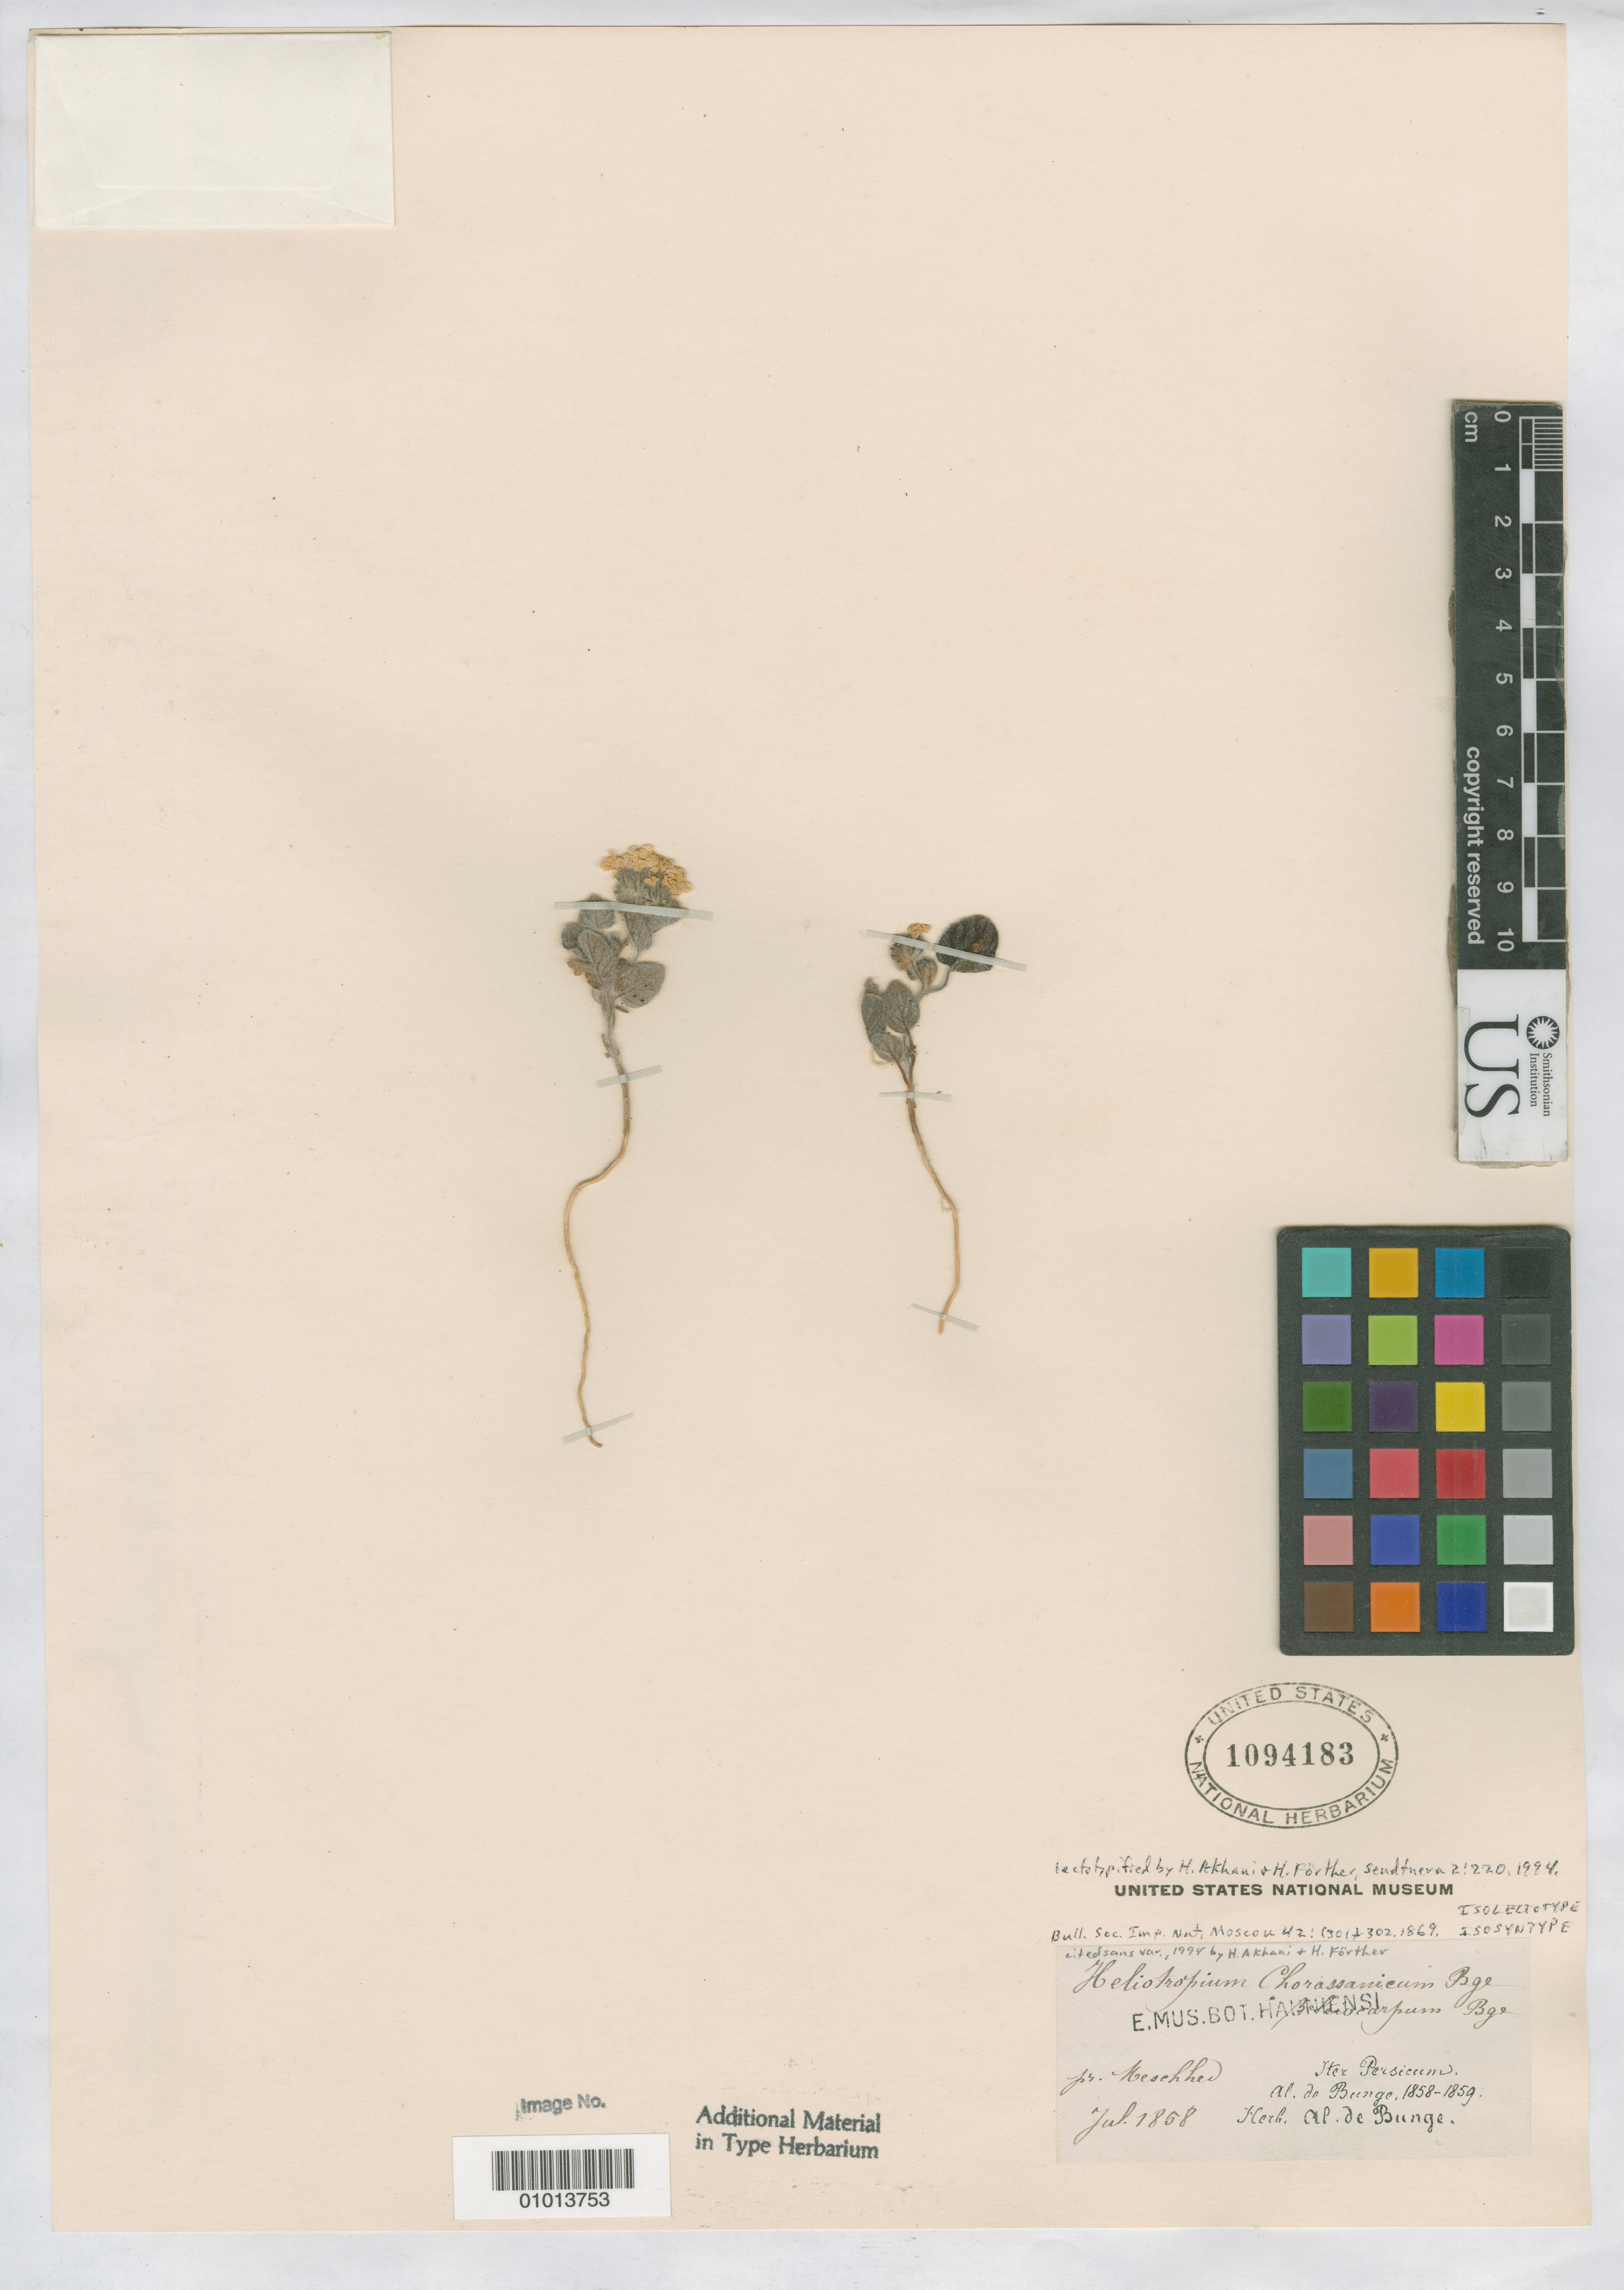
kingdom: Plantae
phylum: Tracheophyta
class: Magnoliopsida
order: Boraginales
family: Heliotropiaceae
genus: Heliotropium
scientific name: Heliotropium chorassanicum var. leiocarpum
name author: Bunge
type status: Isolectotype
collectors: A. Bunge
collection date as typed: Jul 1858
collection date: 1858-07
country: Iran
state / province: Persia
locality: Meschhed.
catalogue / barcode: US 1094183